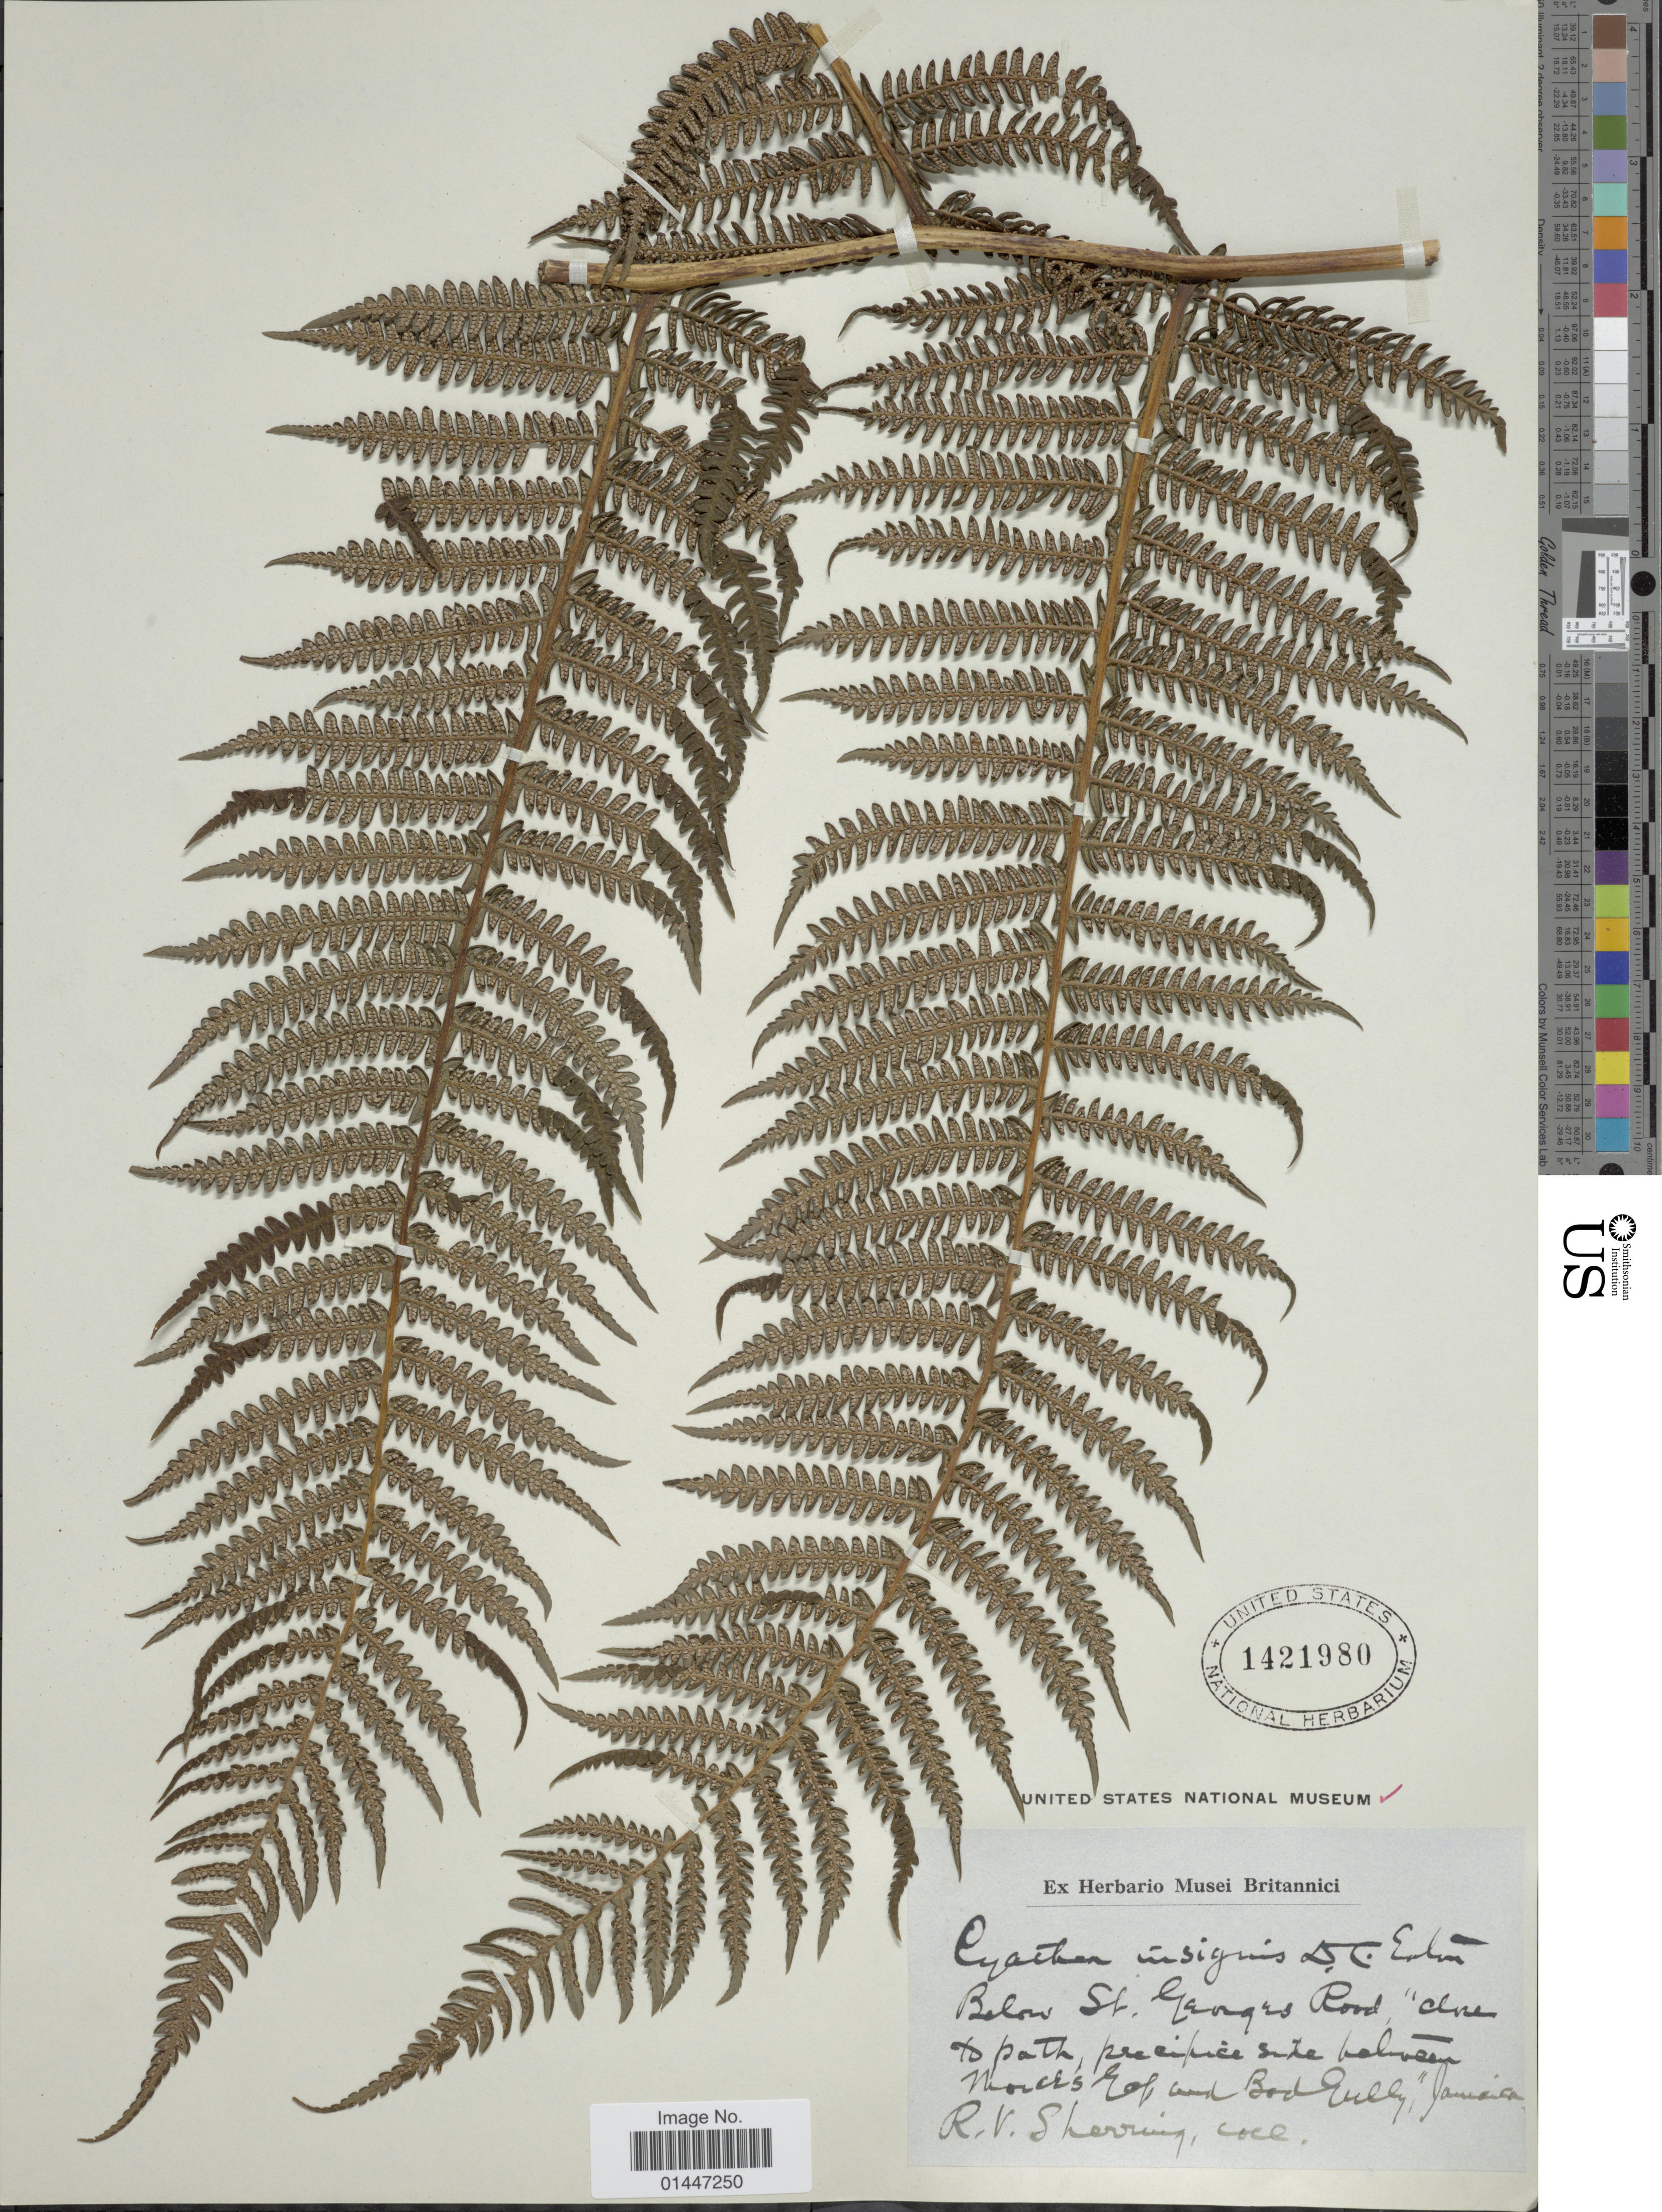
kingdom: Plantae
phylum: Tracheophyta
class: Polypodiopsida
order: Cyatheales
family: Cyatheaceae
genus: Sphaeropteris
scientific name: Sphaeropteris insignis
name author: (Eaton) R.M. Tryon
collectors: R. Sherring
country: Jamaica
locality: Below St. George's Road "close to path, precipice side between Morce's Gap and Bod Gully" [interpreted]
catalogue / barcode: US 1421980